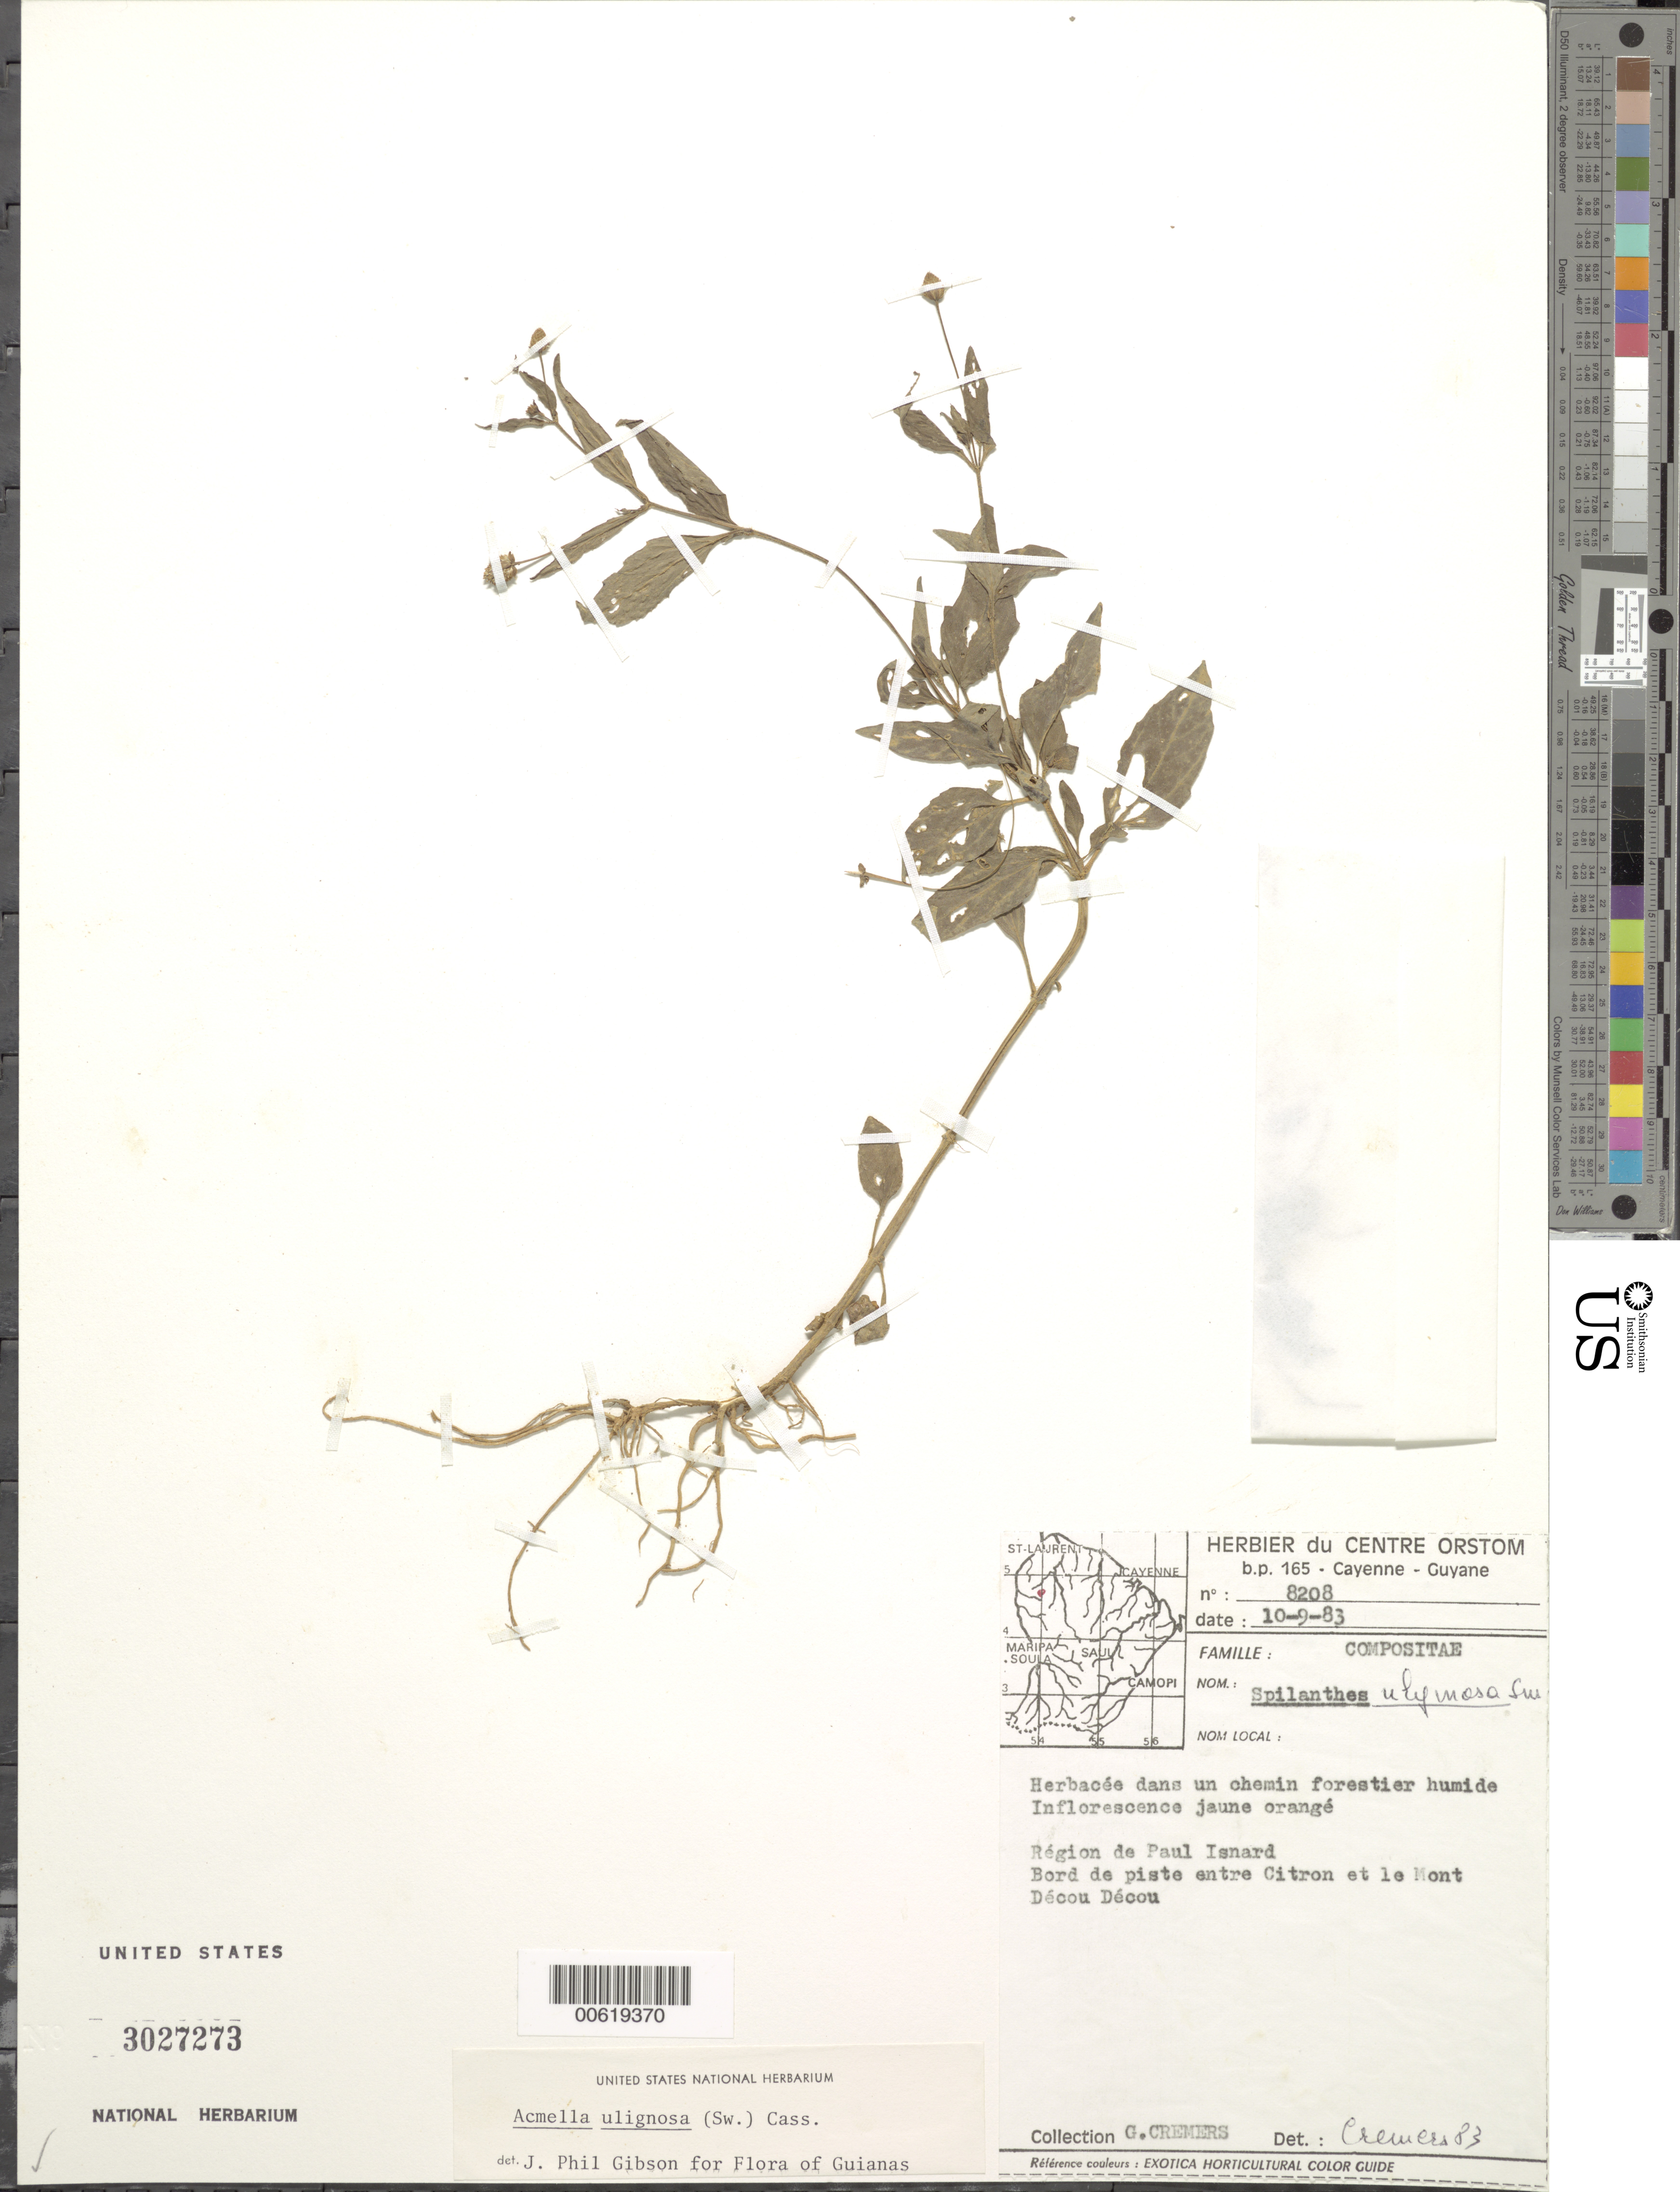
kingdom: Plantae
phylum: Tracheophyta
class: Magnoliopsida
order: Asterales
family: Asteraceae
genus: Acmella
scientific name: Acmella uliginosa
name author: (Sw.) Cass.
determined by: Clarke, J. G.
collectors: G. Cremers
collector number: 8208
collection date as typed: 10-Sep-83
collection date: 1983-09-10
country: French Guiana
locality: Paul Isnard région, bord de piste entre Citron & le Mont Décou Décou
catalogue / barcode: US 3027273